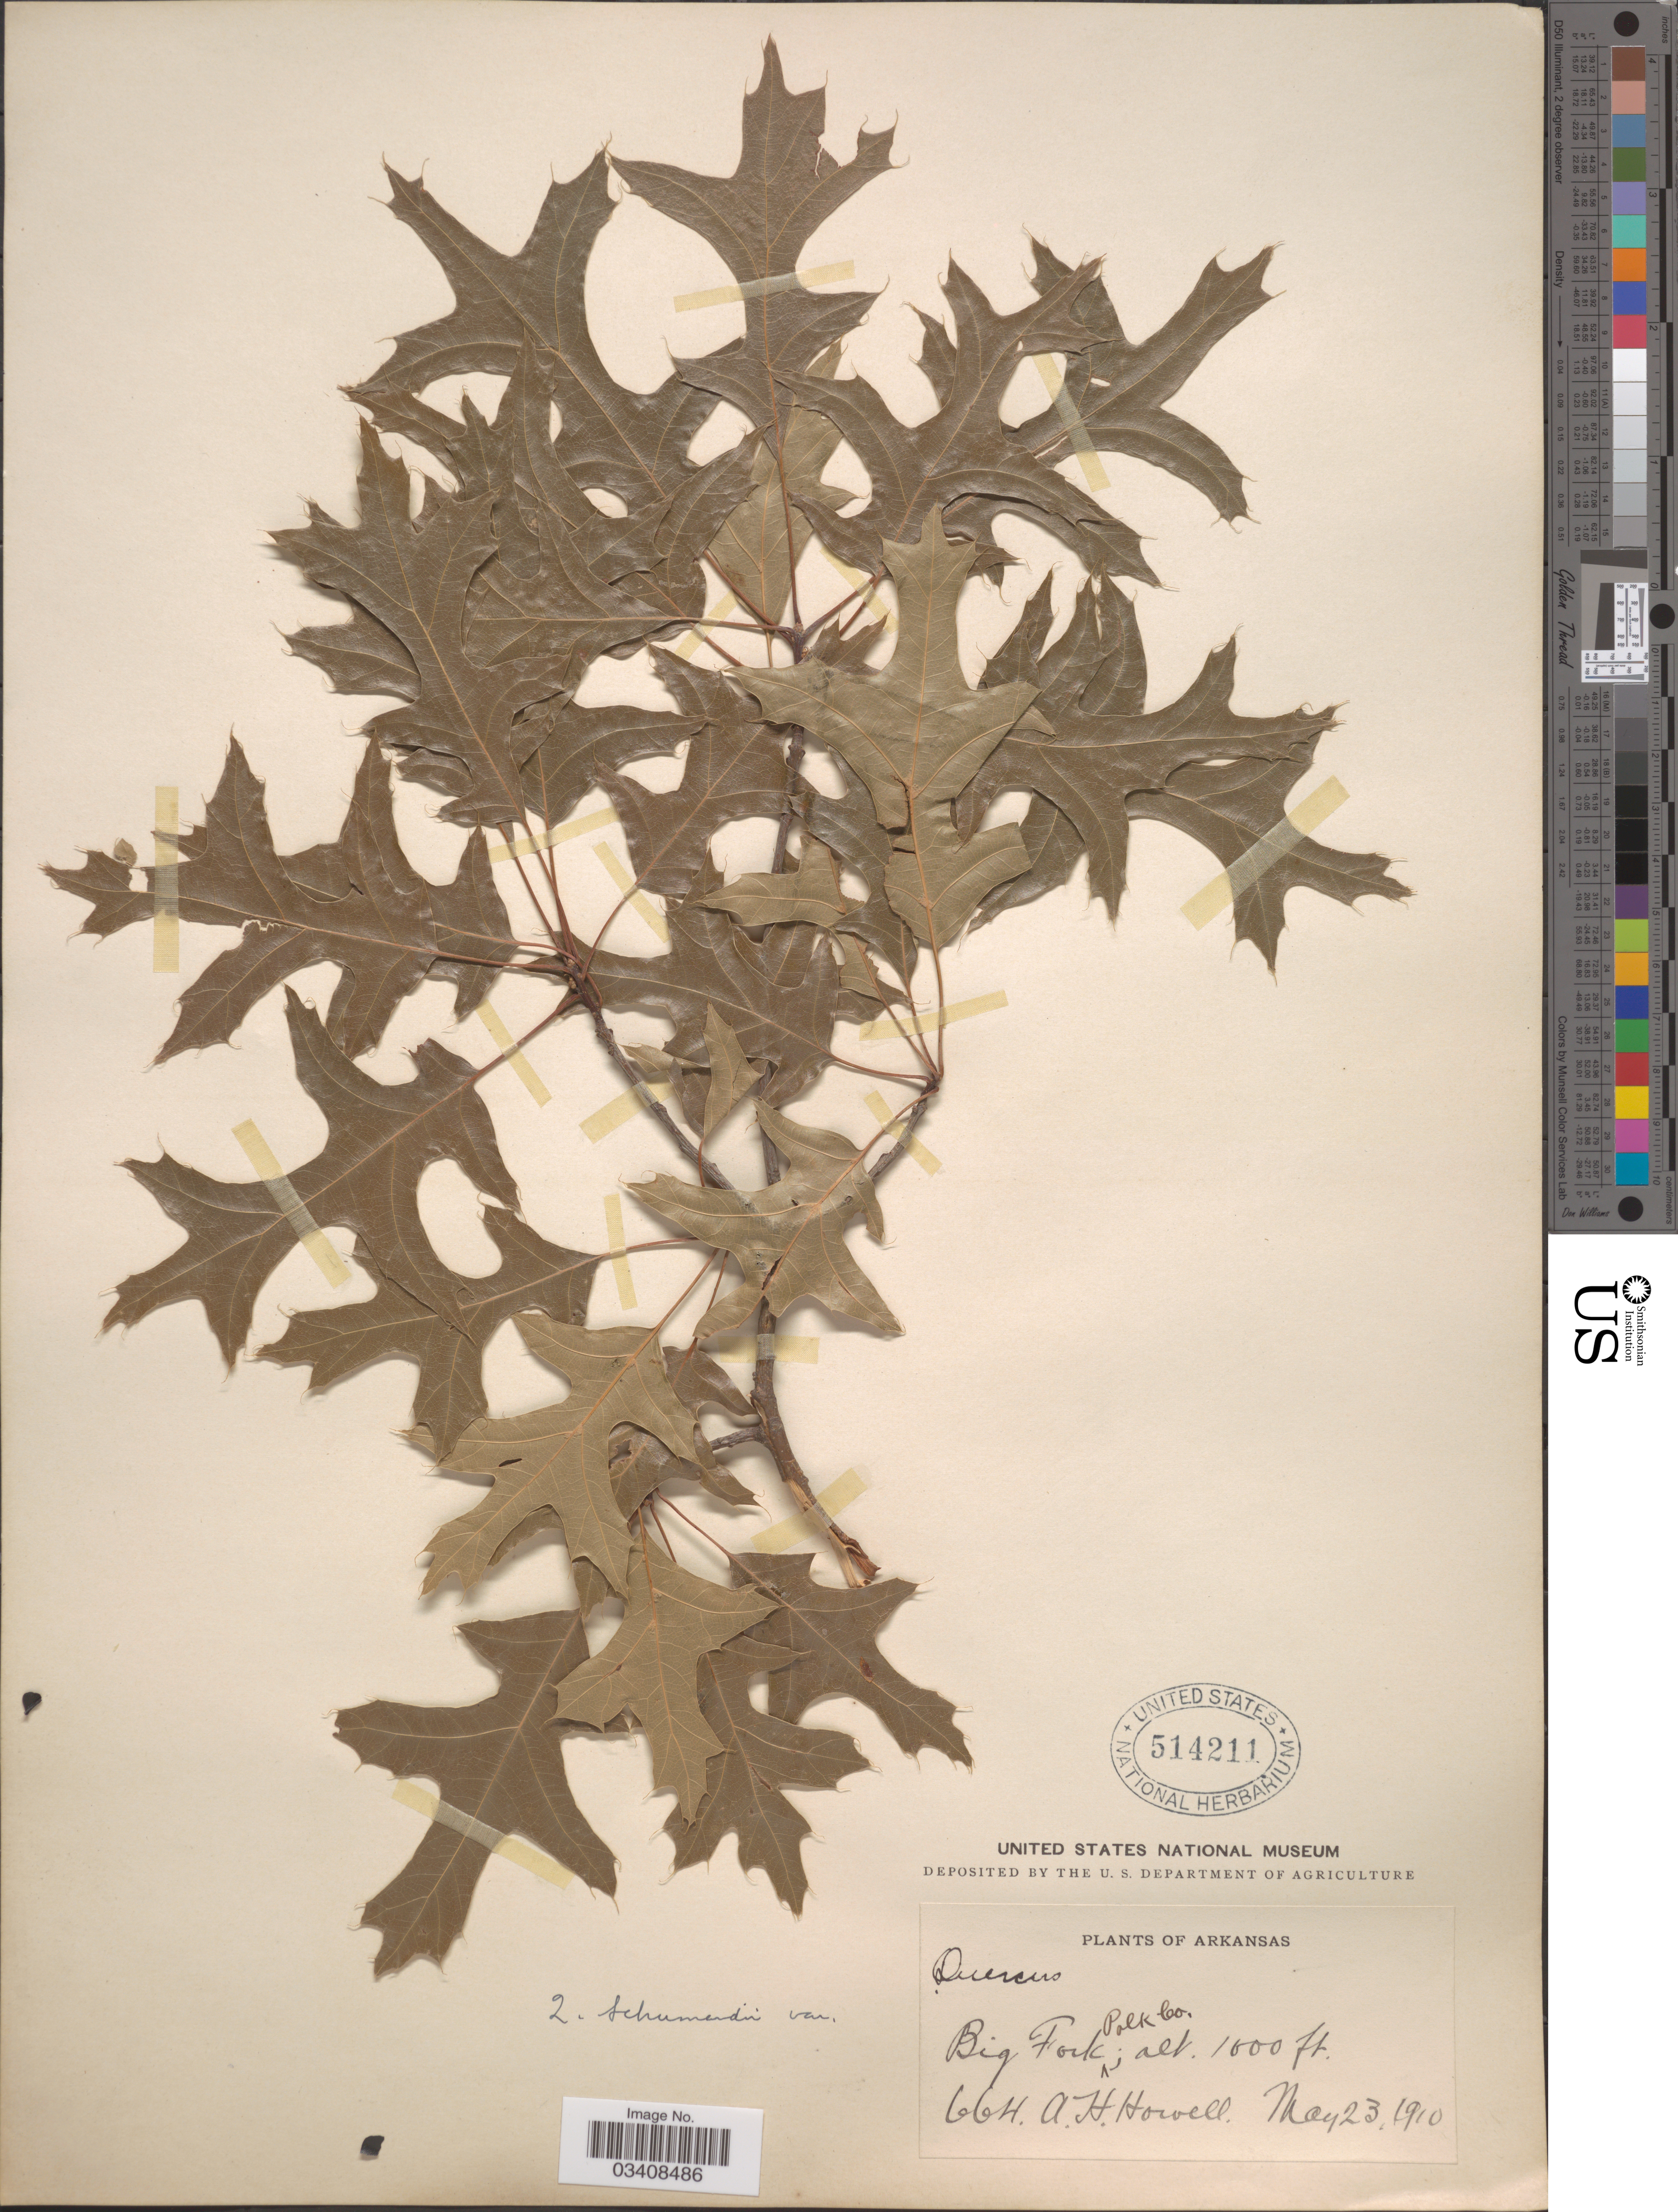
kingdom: Plantae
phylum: Tracheophyta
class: Magnoliopsida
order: Fagales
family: Fagaceae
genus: Quercus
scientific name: Quercus shumardii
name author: Buckley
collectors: A. Howell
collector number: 664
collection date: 1910-05-23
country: United States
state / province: Arkansas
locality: Big Fork, Polk Co.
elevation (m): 305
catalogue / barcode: US 514211